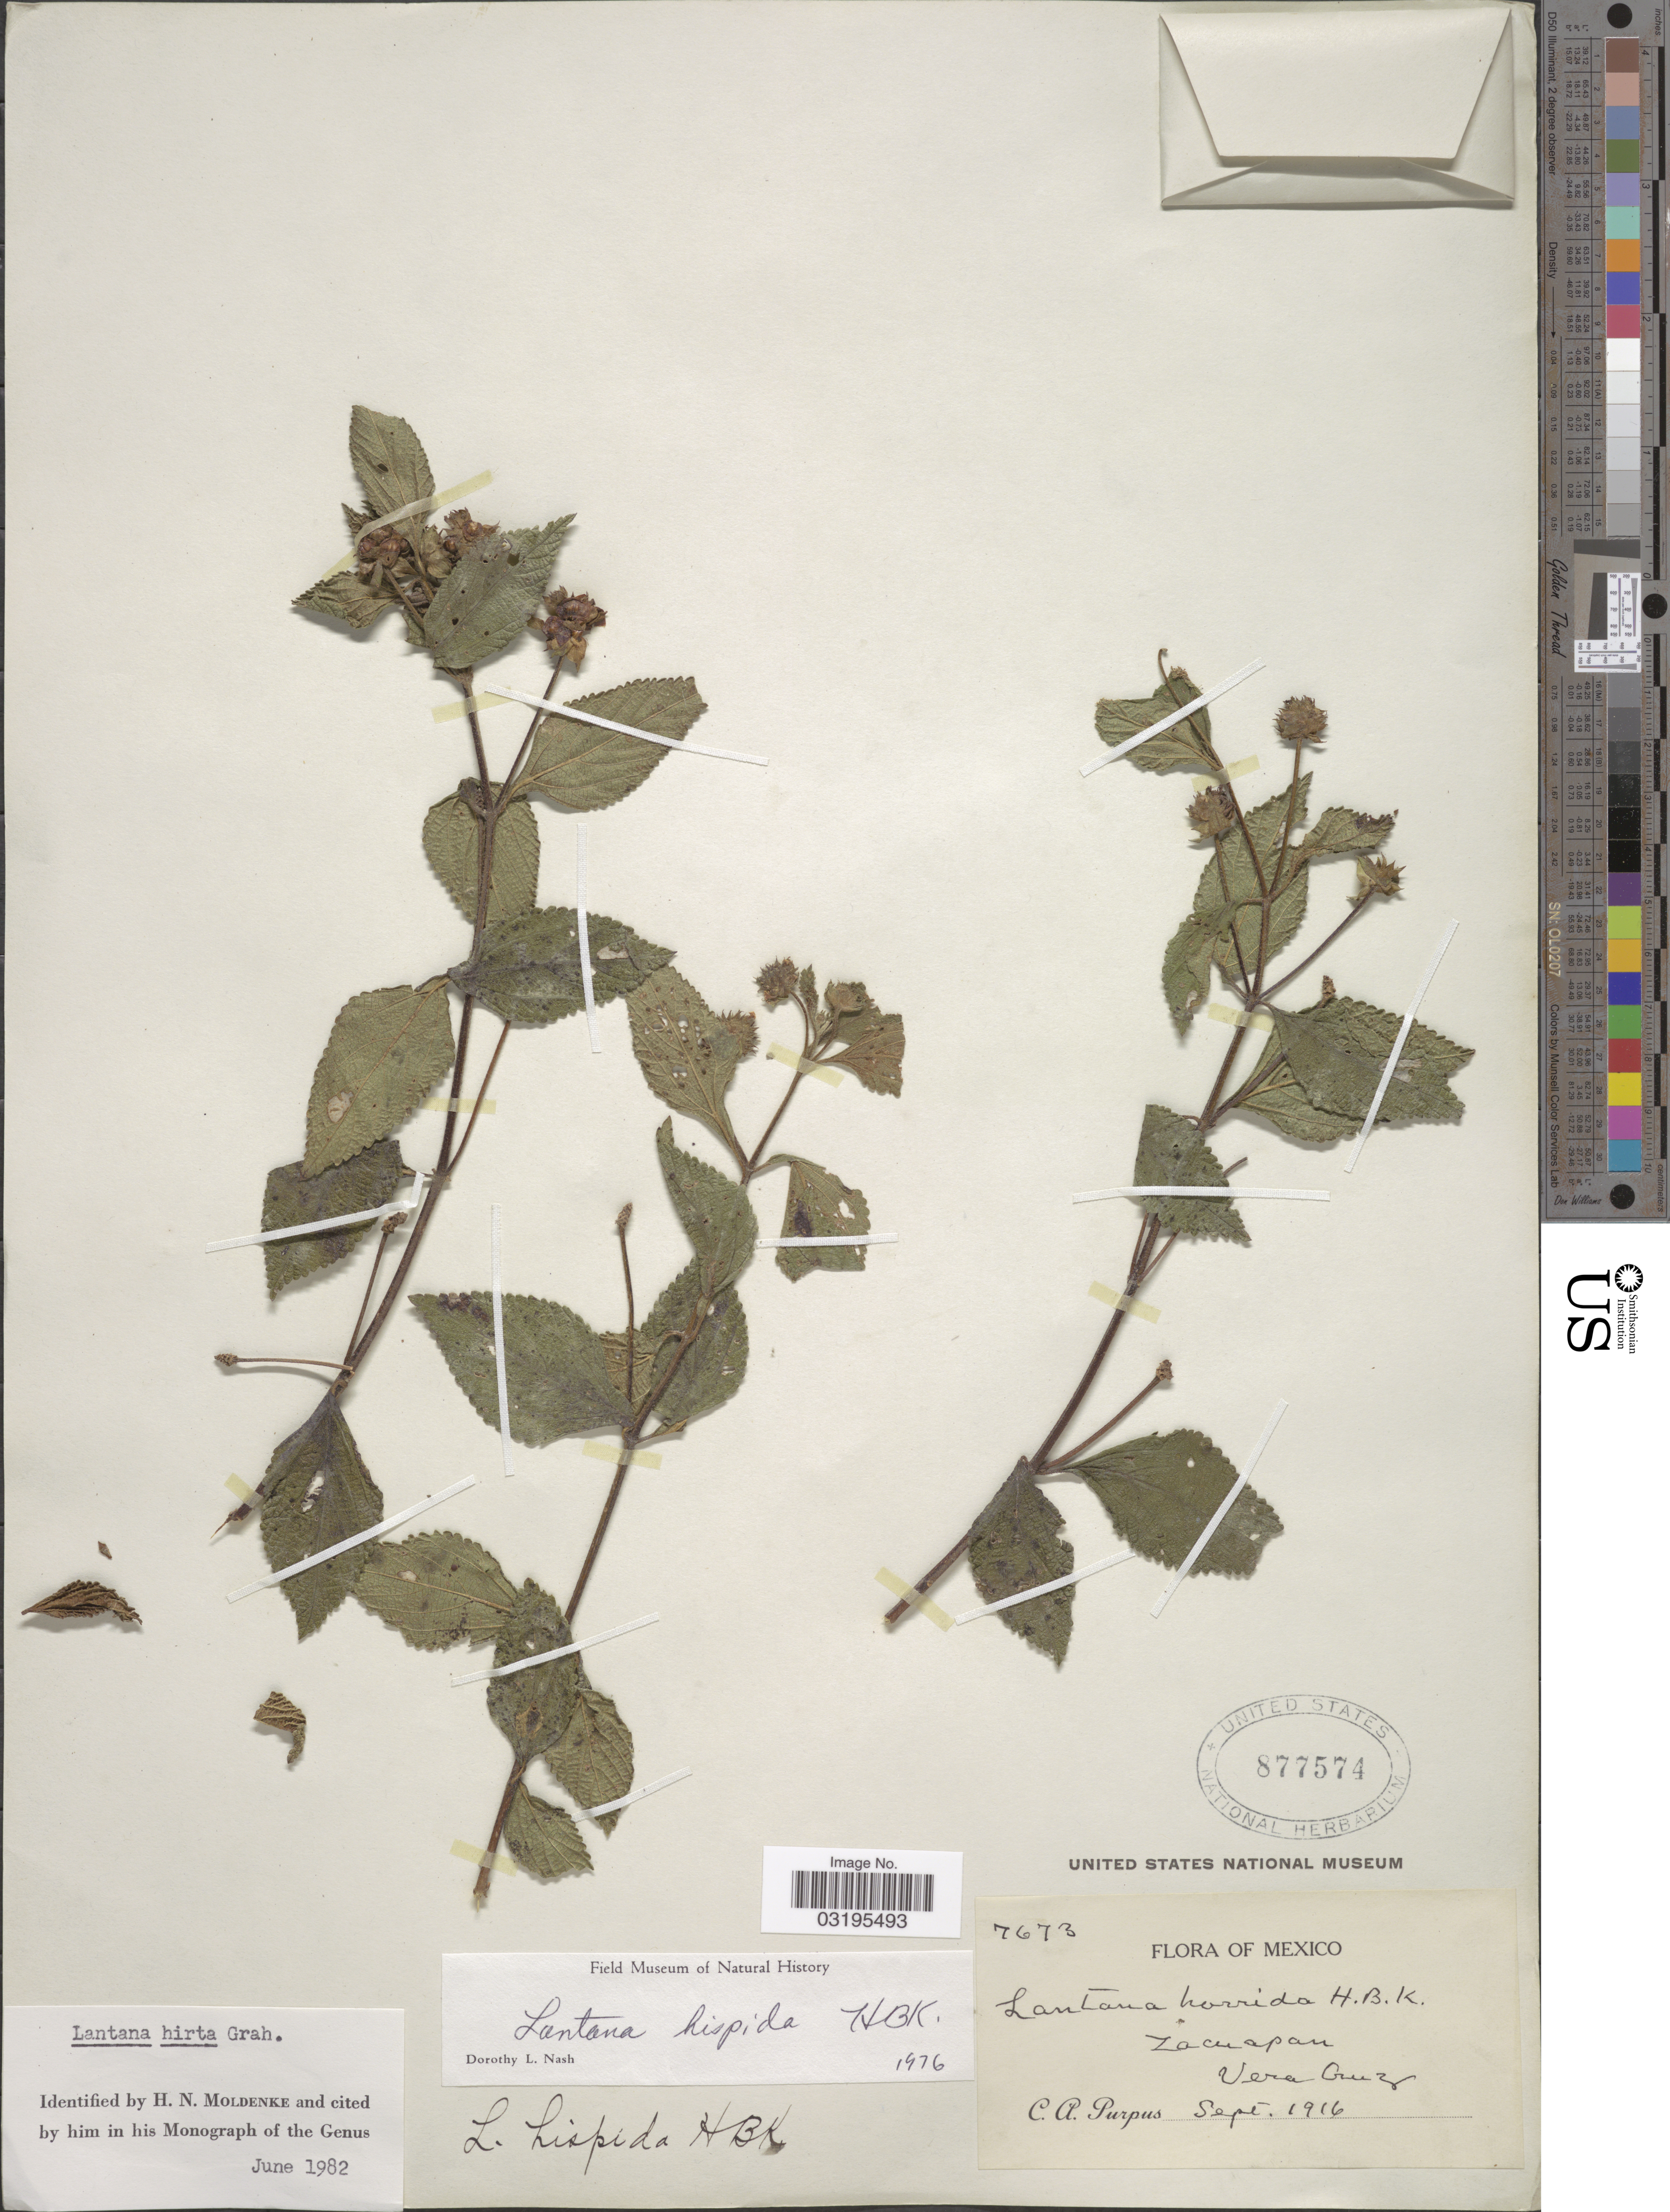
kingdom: Plantae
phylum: Tracheophyta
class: Magnoliopsida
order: Lamiales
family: Verbenaceae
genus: Lantana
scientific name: Lantana hirta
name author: Graham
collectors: C. A. Purpus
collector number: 7673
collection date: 1916-09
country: Mexico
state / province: Veracruz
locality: Zacuapan, Vera Cruz.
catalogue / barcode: US 877574